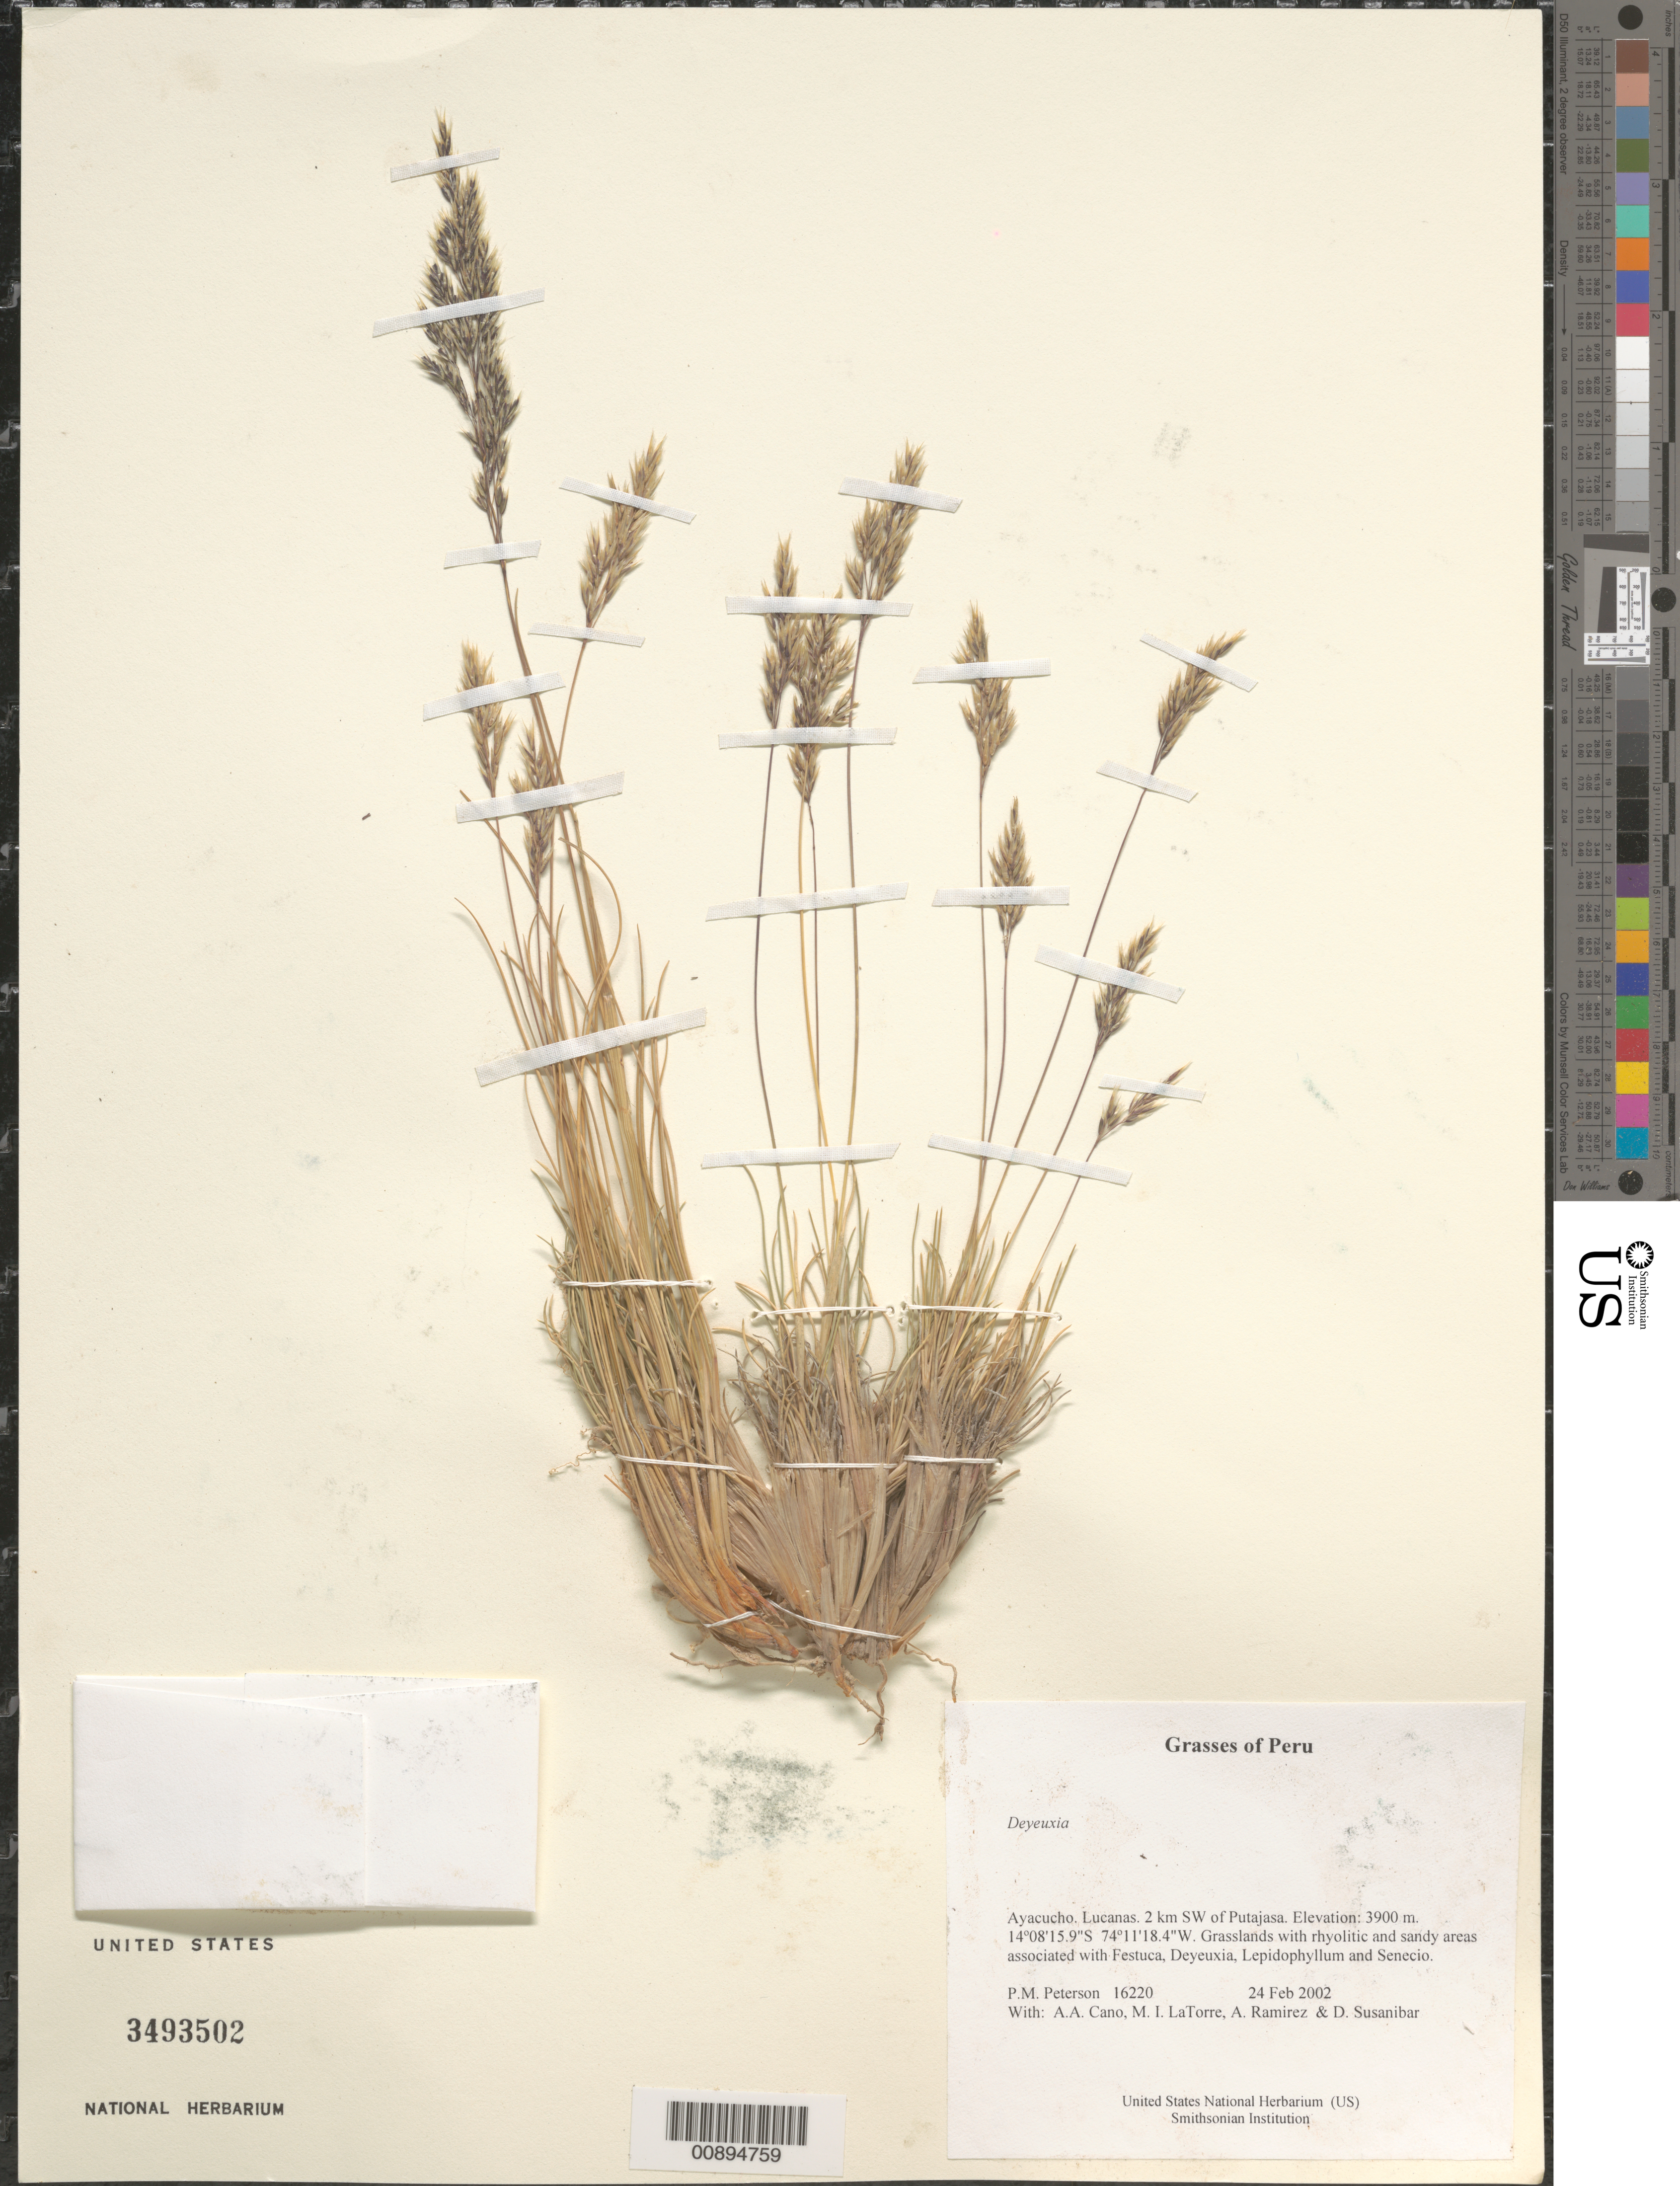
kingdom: Plantae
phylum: Tracheophyta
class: Liliopsida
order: Poales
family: Poaceae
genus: Calamagrostis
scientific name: Calamagrostis sp.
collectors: P. M. Peterson, A. Cano, M. I. La Torre, A. Ramírez & D. Susanibar Cruz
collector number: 16220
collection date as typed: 24 Feb 2002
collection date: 2002-02-24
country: Peru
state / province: Ayacucho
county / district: Lucanas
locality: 2 km SW of Putajasa.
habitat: Grasslands with rhyolitic and sandy areas associated with ~Festuca, Deyeuxia, Lepidophyllum and Senecio~.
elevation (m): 3900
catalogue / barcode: US 3493502